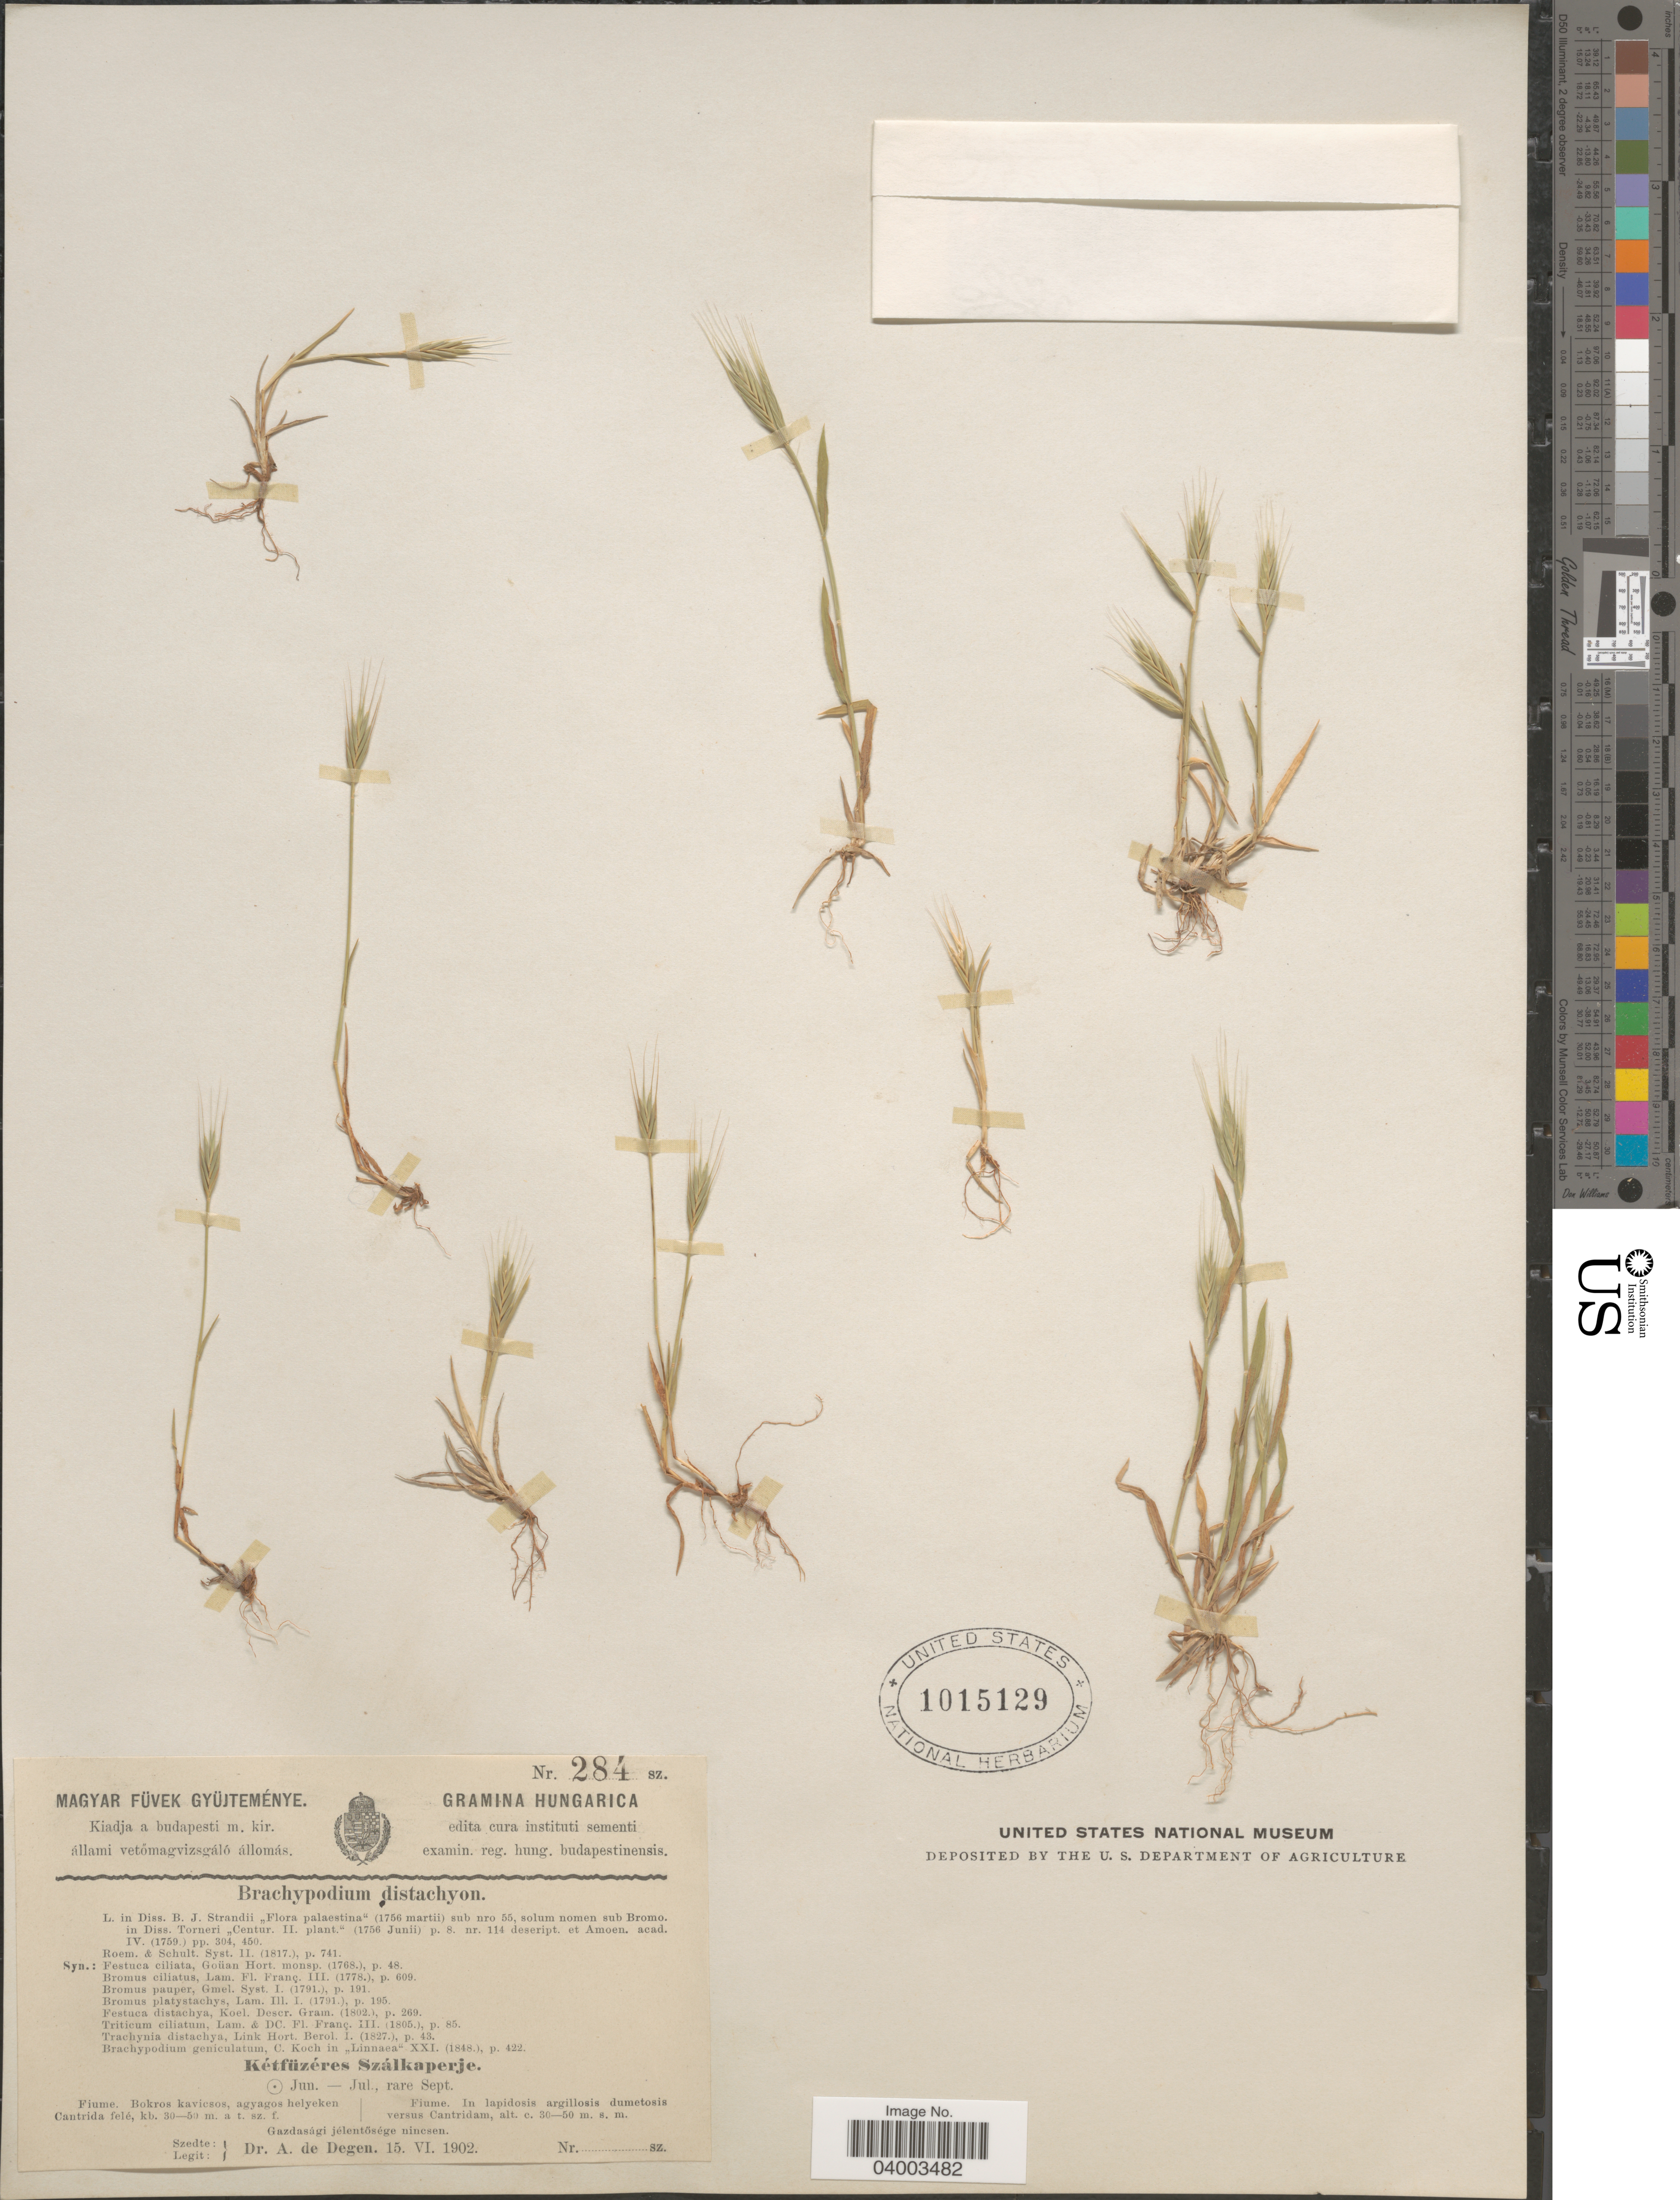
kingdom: Plantae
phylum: Tracheophyta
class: Liliopsida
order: Poales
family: Poaceae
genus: Brachypodium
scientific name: Brachypodium distachyon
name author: (L.) P. Beauv.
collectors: A. Degen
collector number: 284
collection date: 1902-06-15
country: Hungary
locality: Fiume. In lapidosis argillosis dumetosis versus Cantridam.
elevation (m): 30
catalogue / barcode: US 1015129